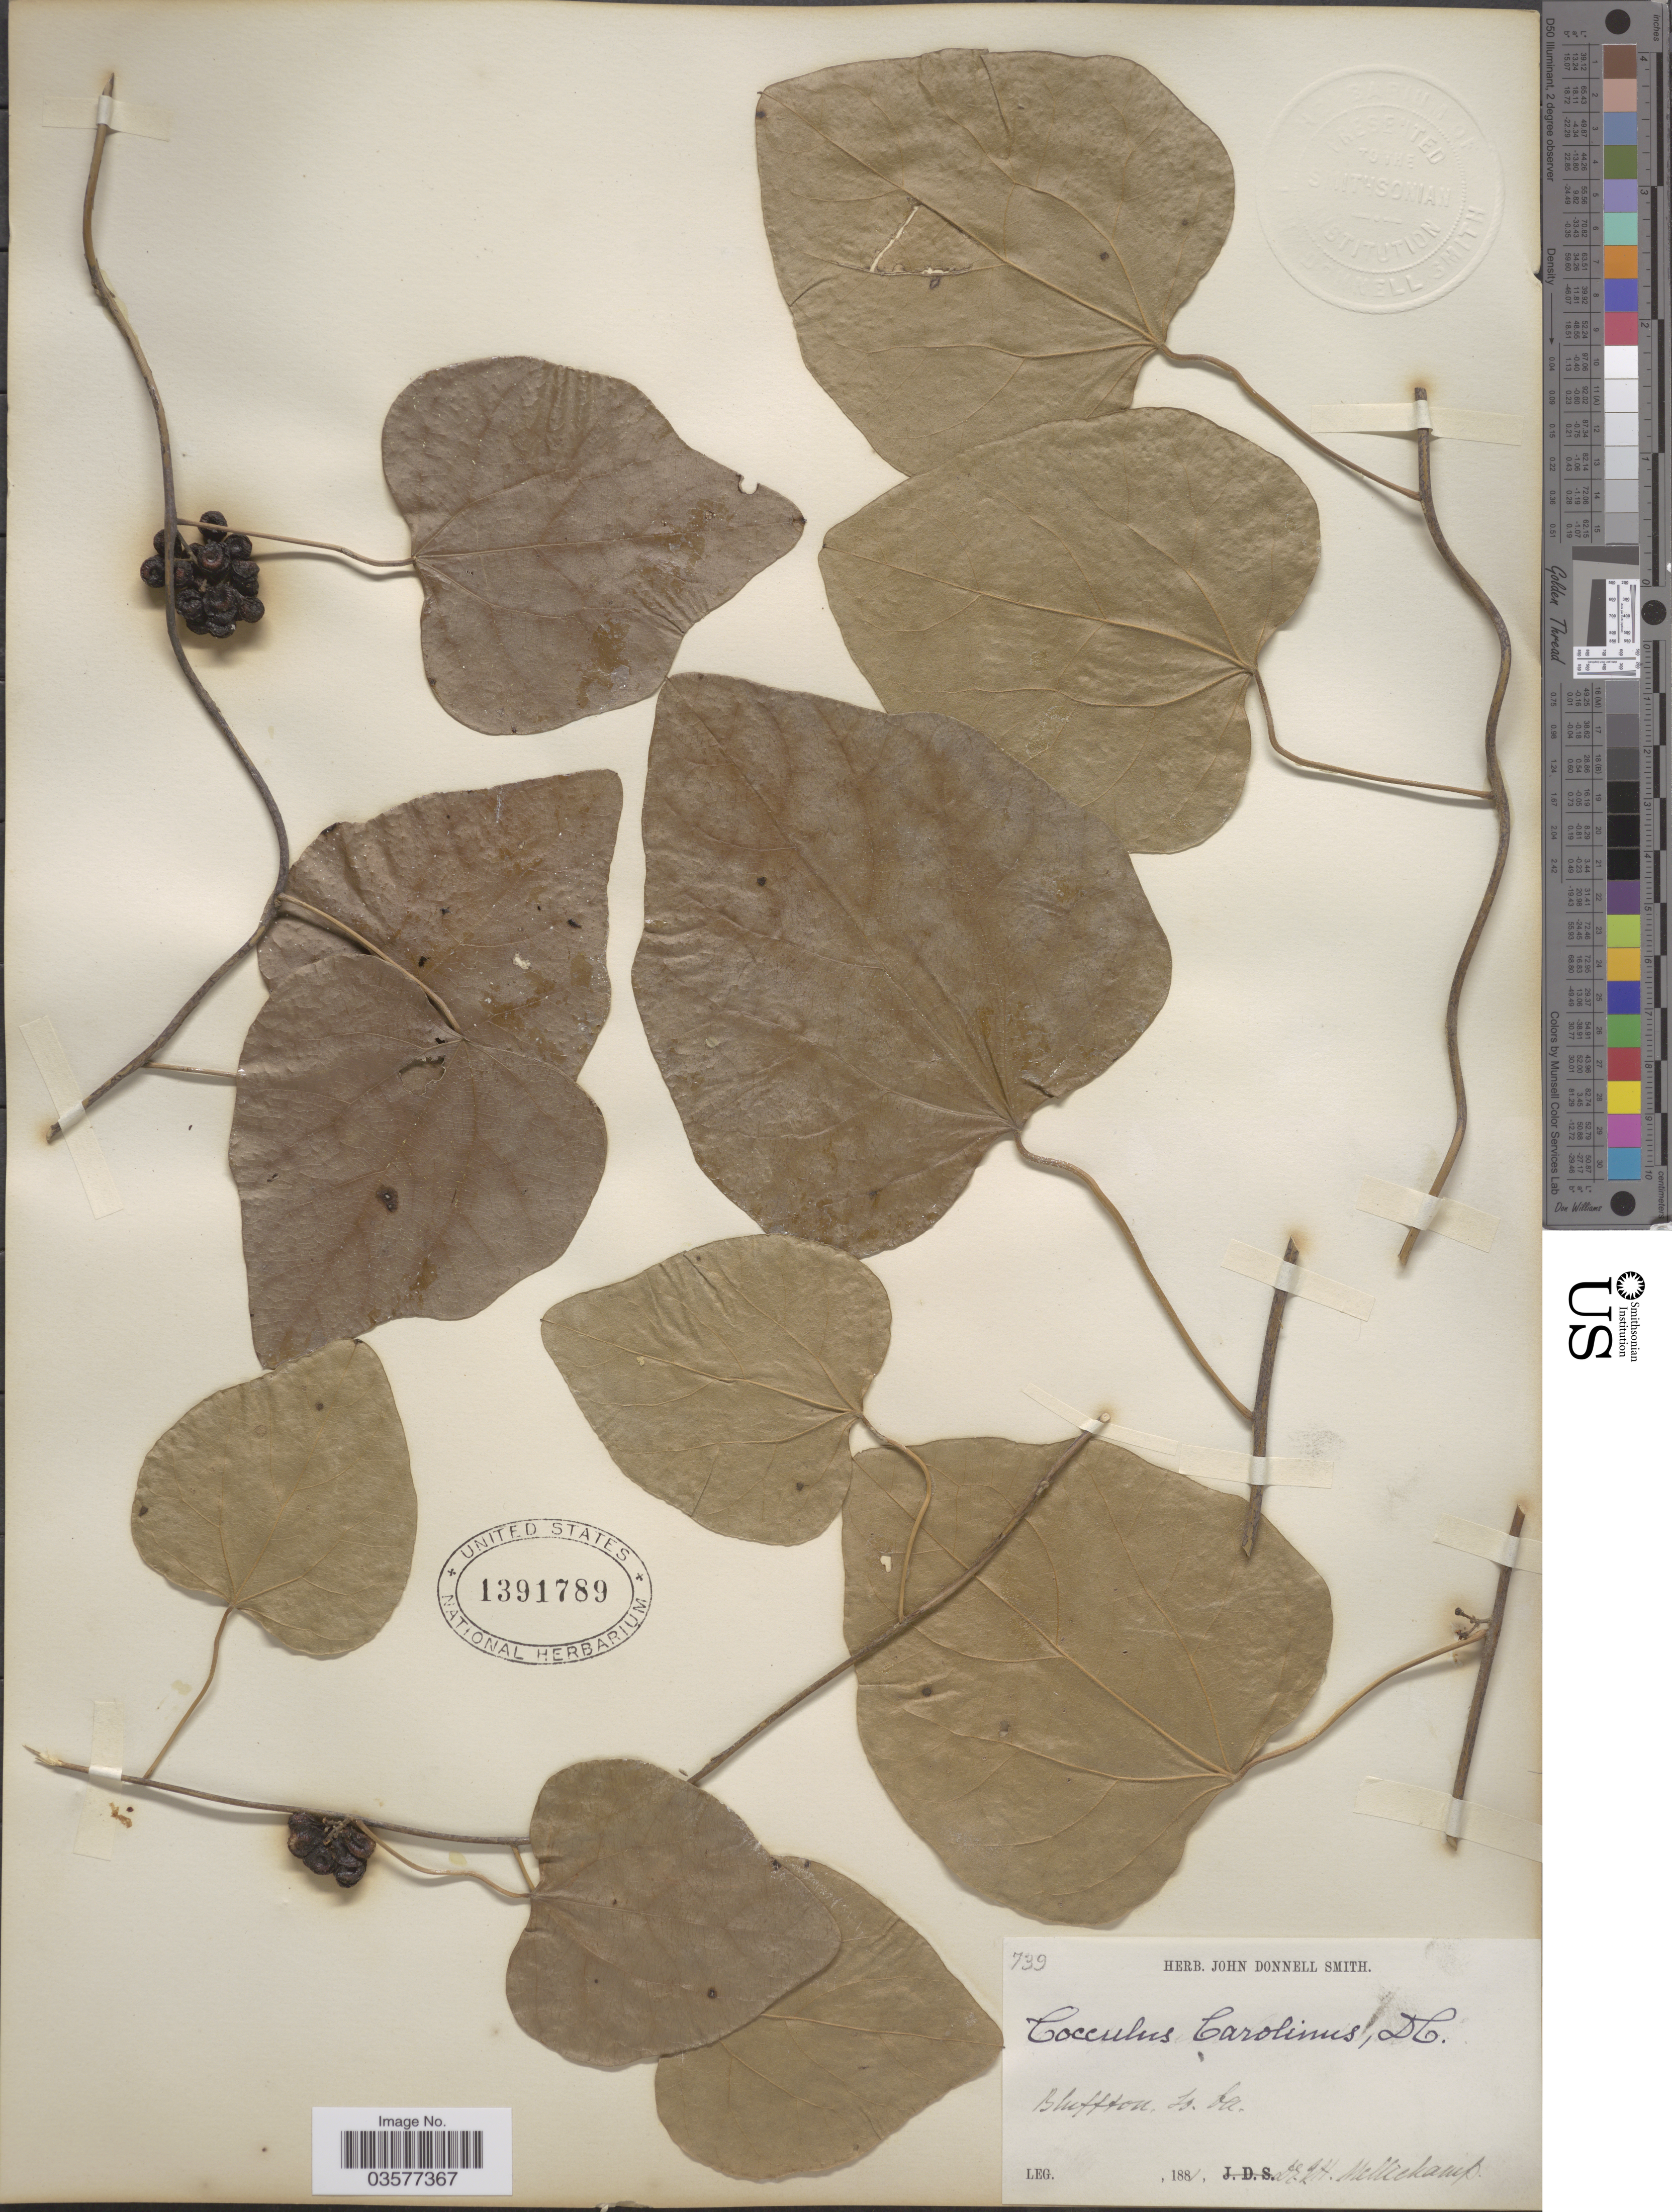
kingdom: Plantae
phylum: Tracheophyta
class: Magnoliopsida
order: Ranunculales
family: Menispermaceae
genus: Cocculus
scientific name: Cocculus carolinus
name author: (L.) DC.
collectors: J. H. Mellichamp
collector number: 739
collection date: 1881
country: United States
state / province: South Carolina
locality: Bluffton.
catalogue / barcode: US 1391789